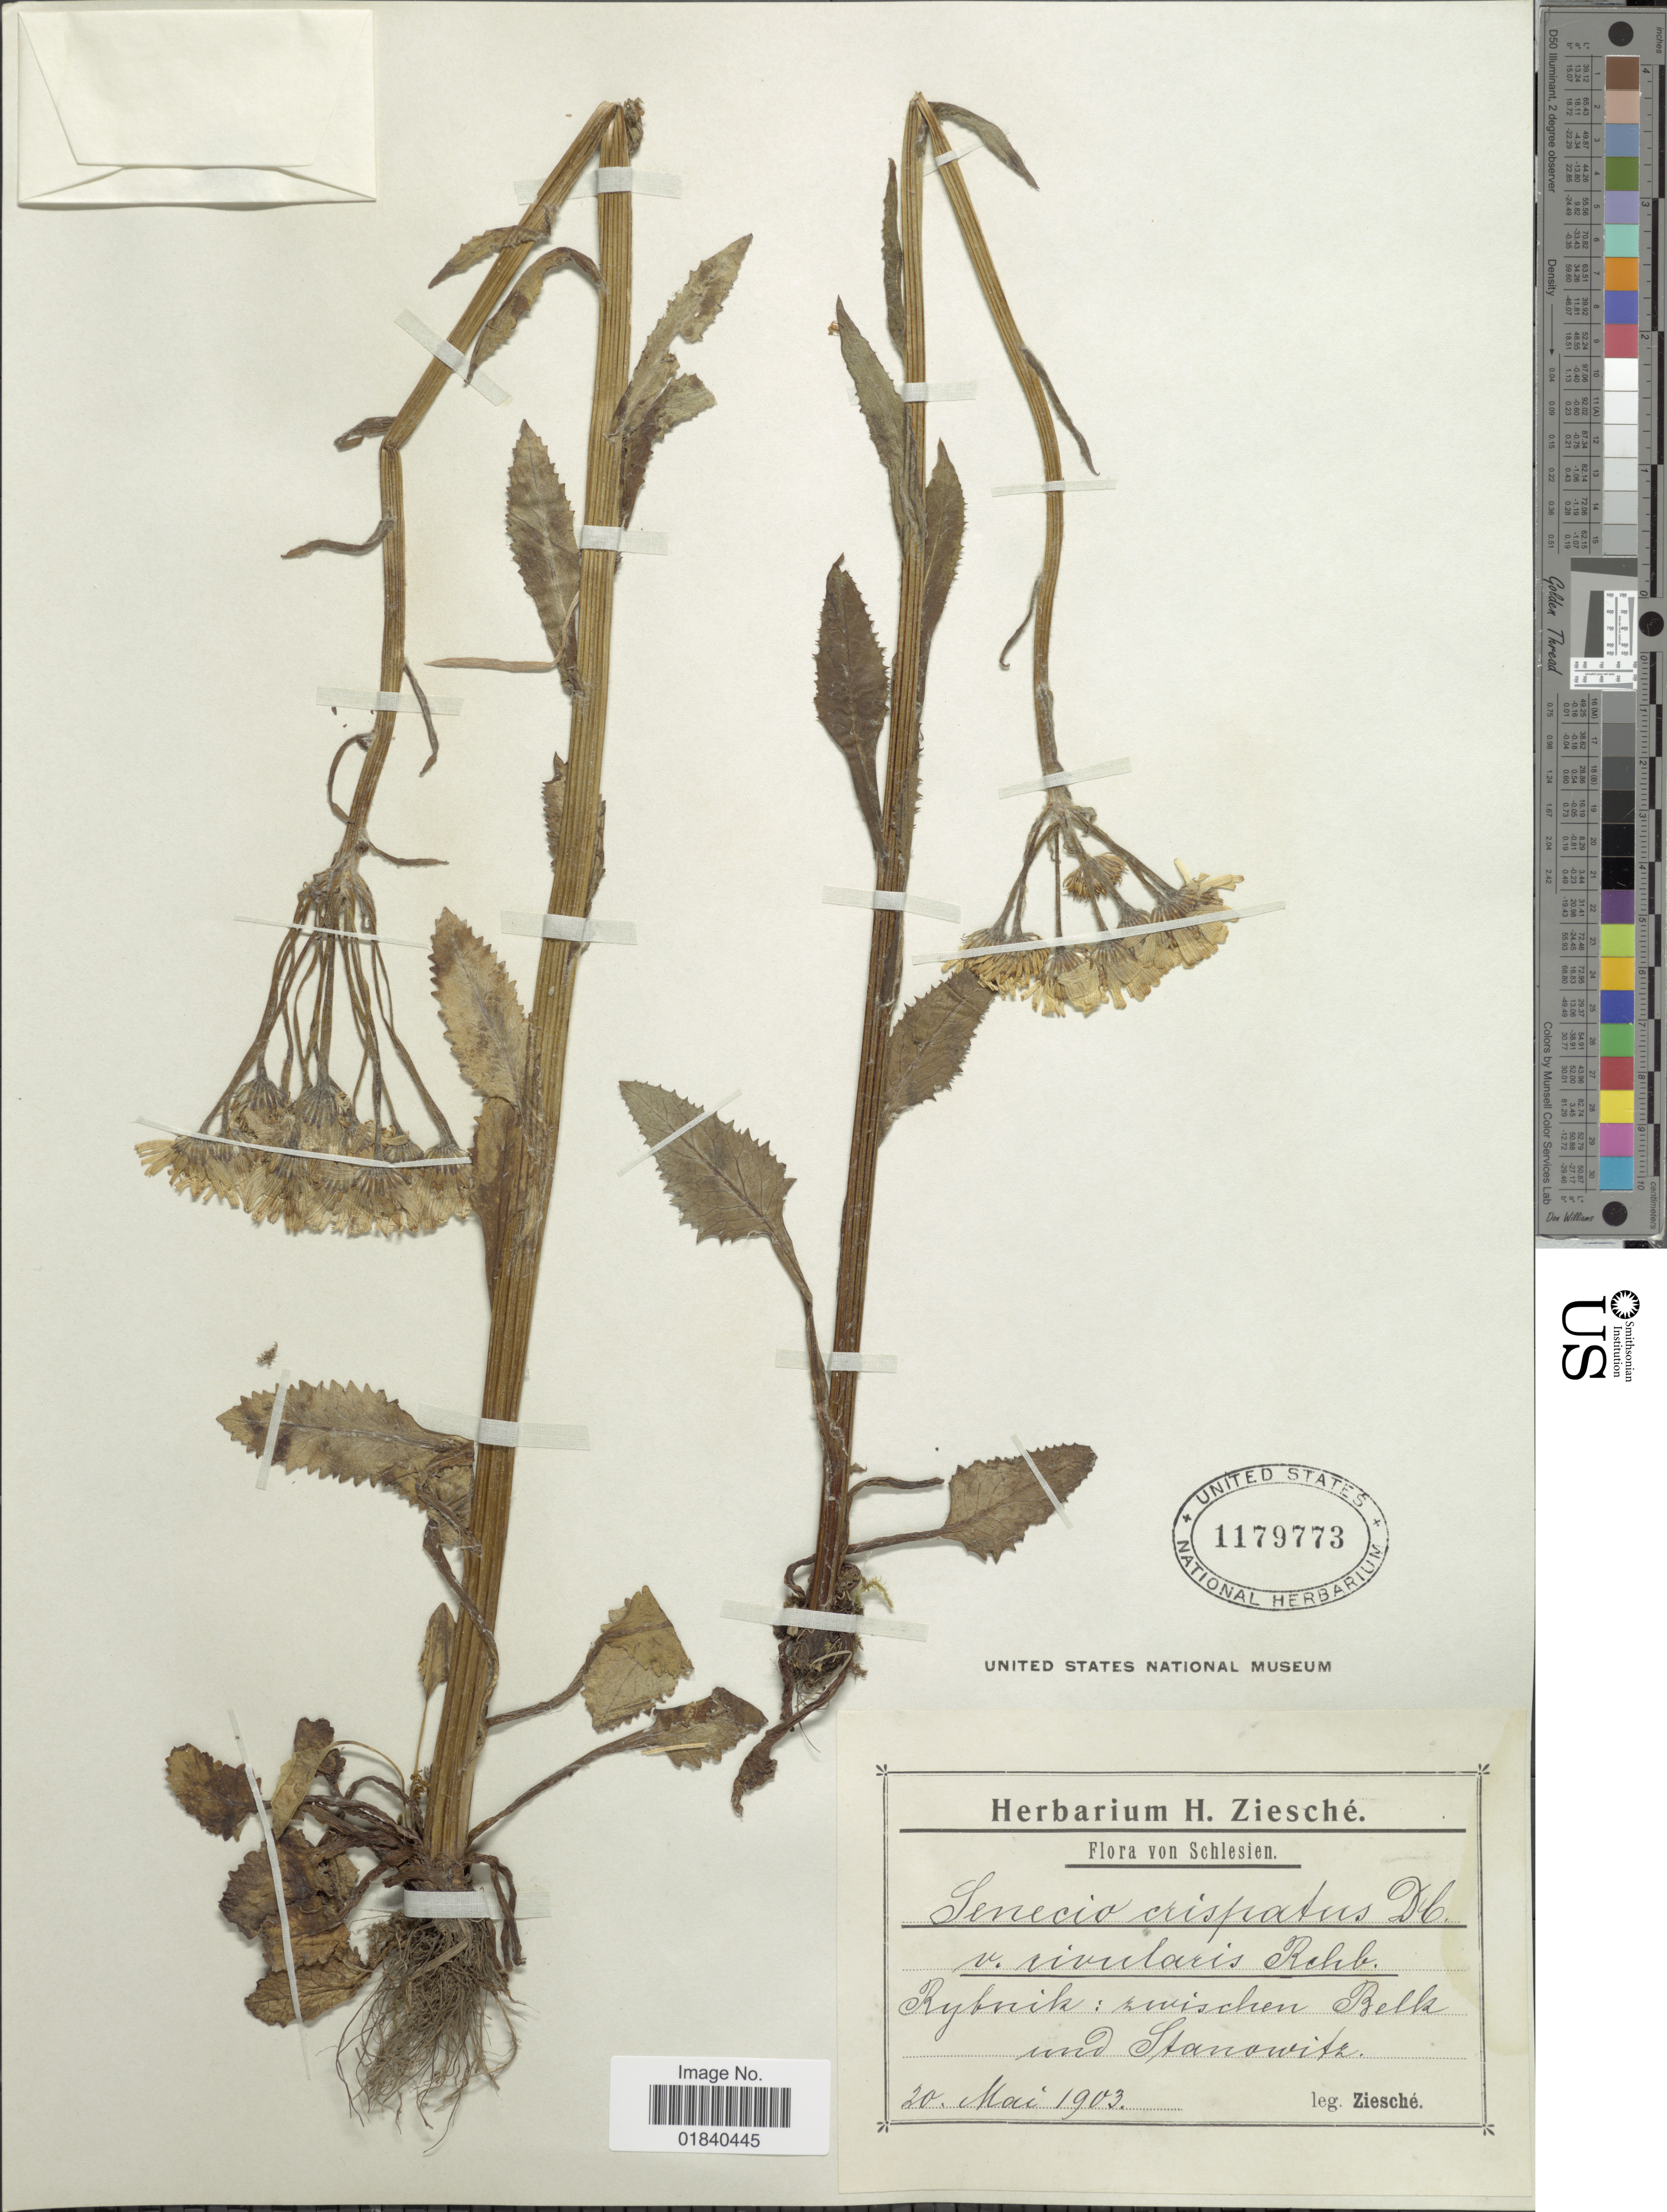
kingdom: Plantae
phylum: Tracheophyta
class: Magnoliopsida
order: Asterales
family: Asteraceae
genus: Tephroseris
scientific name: Tephroseris crispa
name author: (Jacquinot) Rchb.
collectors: Ziesché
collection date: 1903-05-20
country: Poland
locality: Schlesien, Rybnik: zwischen Belk und Stanowitz. [interpreted]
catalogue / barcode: US 1179773